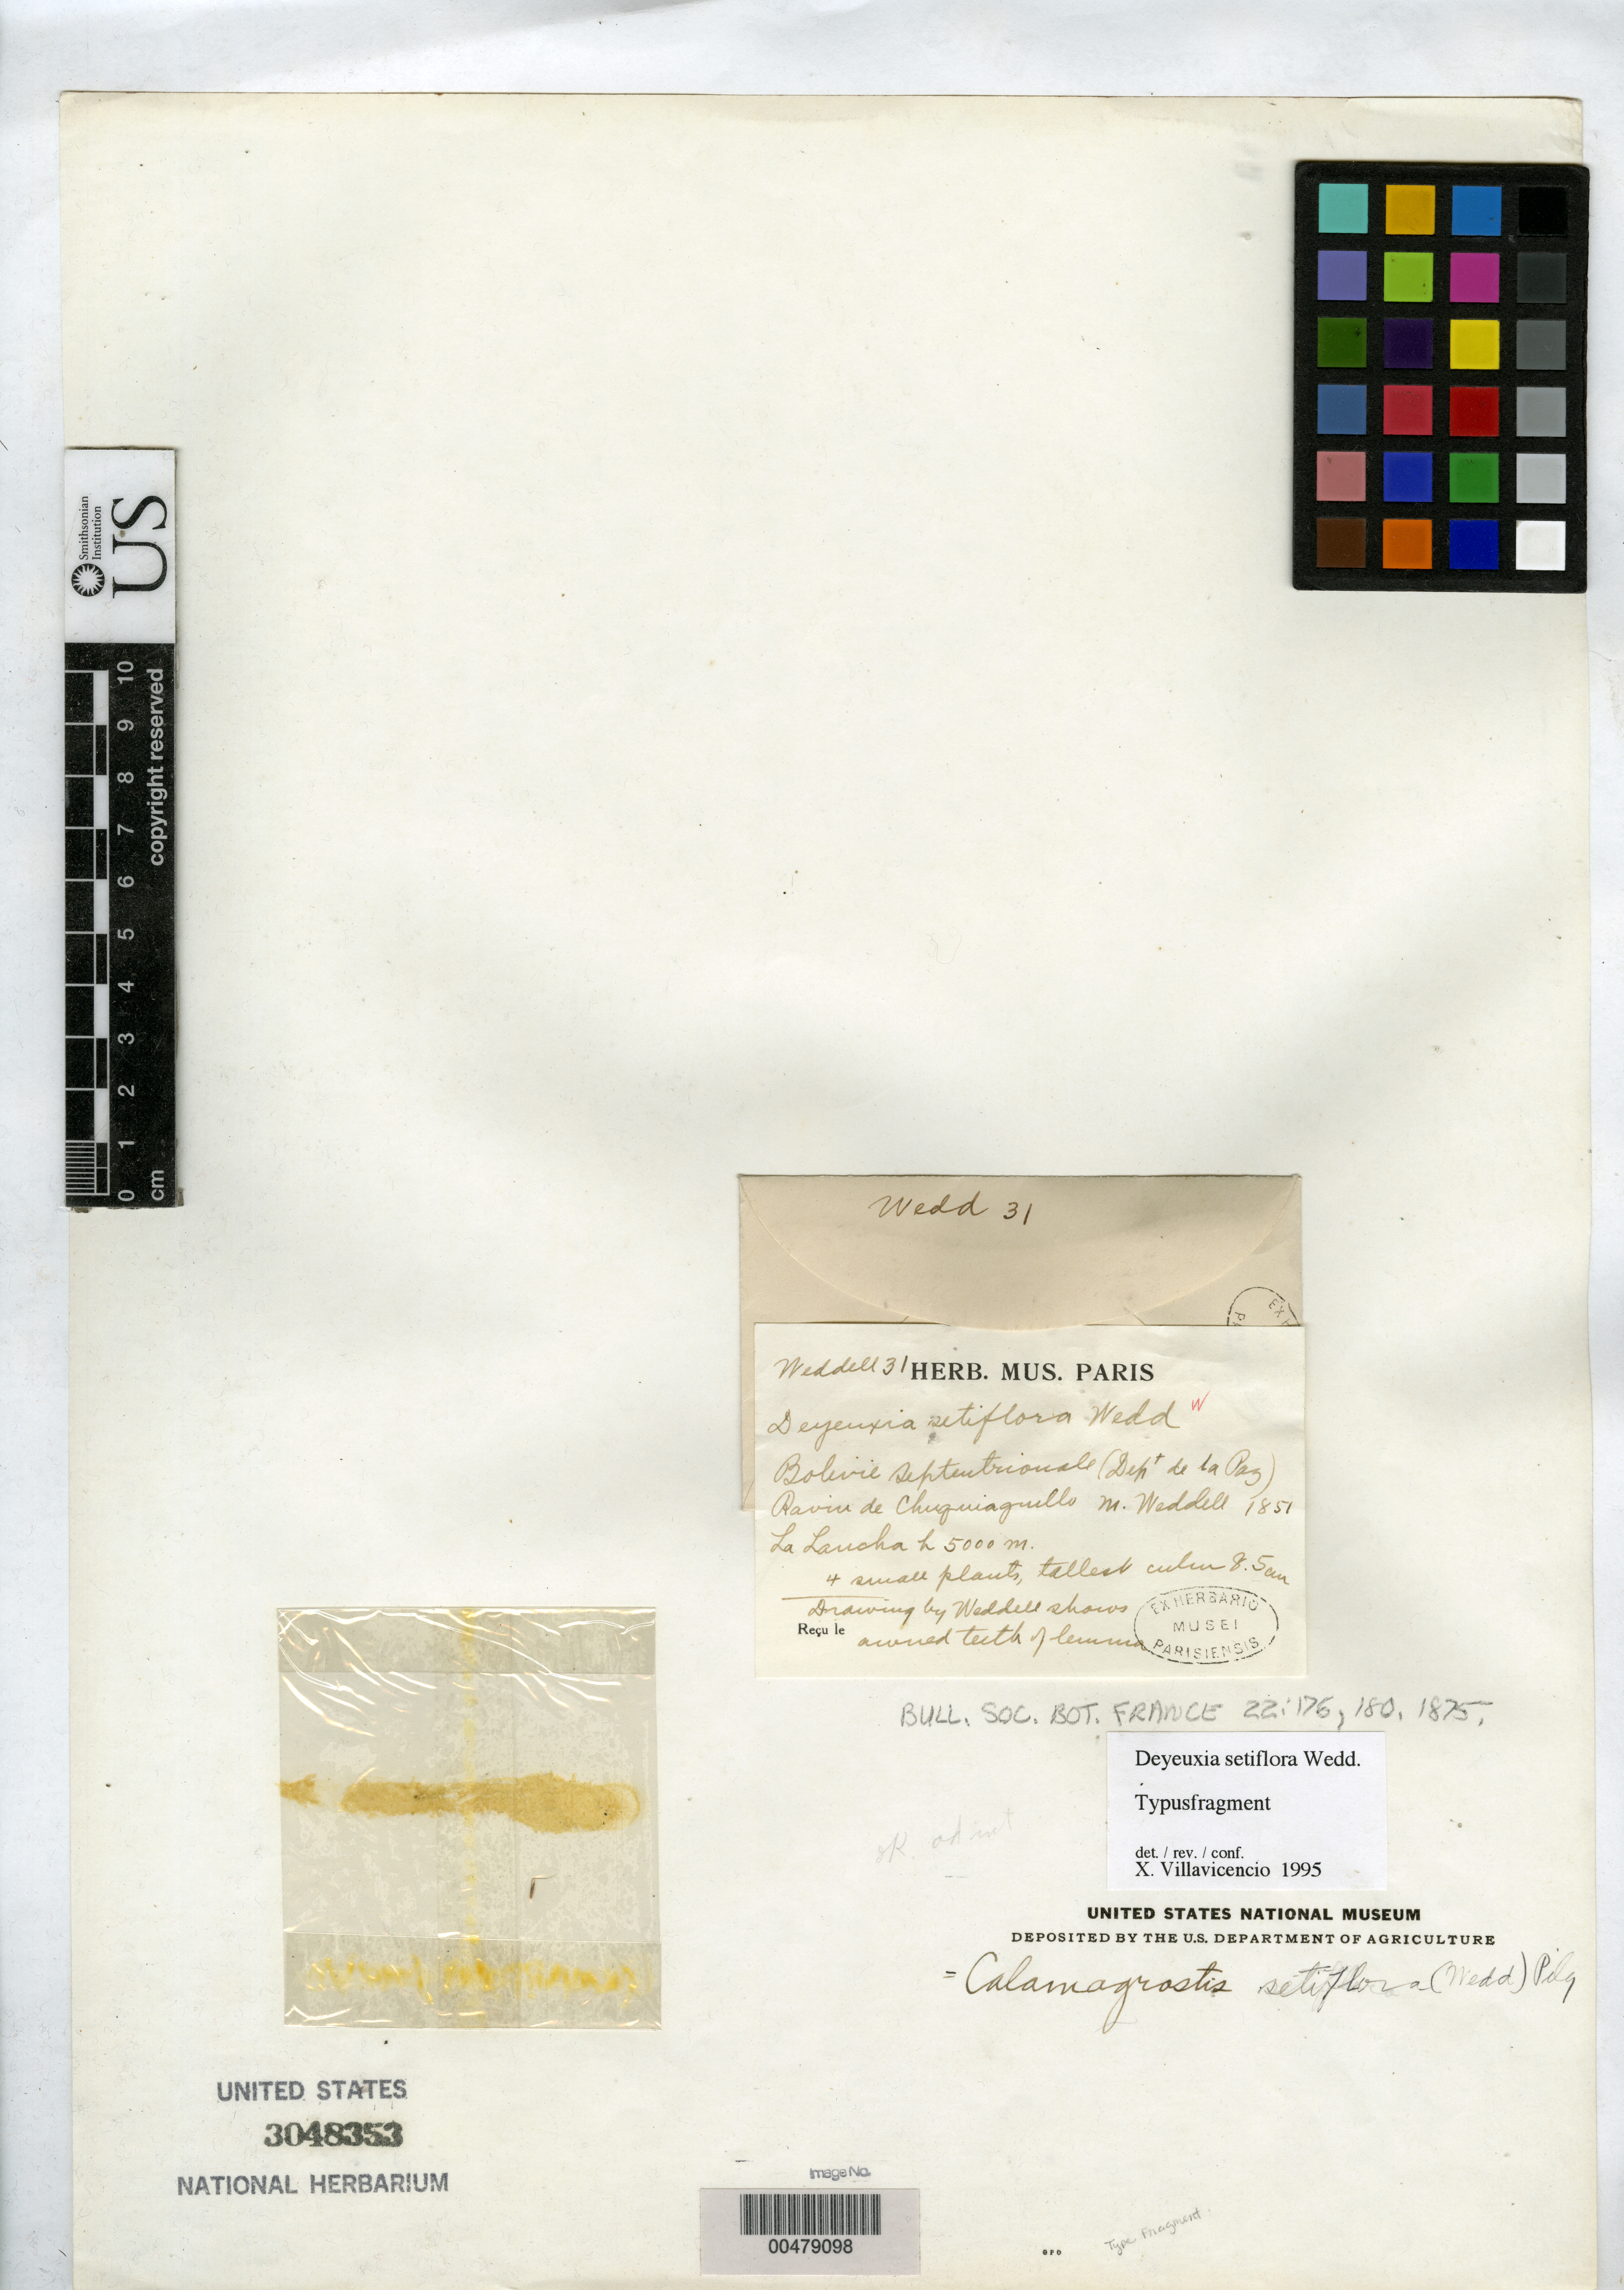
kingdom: Plantae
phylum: Tracheophyta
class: Liliopsida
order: Poales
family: Poaceae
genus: Deyeuxia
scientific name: Deyeuxia setiflora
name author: Wedd.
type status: Type Fragment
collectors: H. A. Weddell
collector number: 31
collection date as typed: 1851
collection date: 1851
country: Bolivia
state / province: La Paz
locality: Ravin de Chuquiaguillo, La Lancha.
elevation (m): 5000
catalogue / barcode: US 3048353